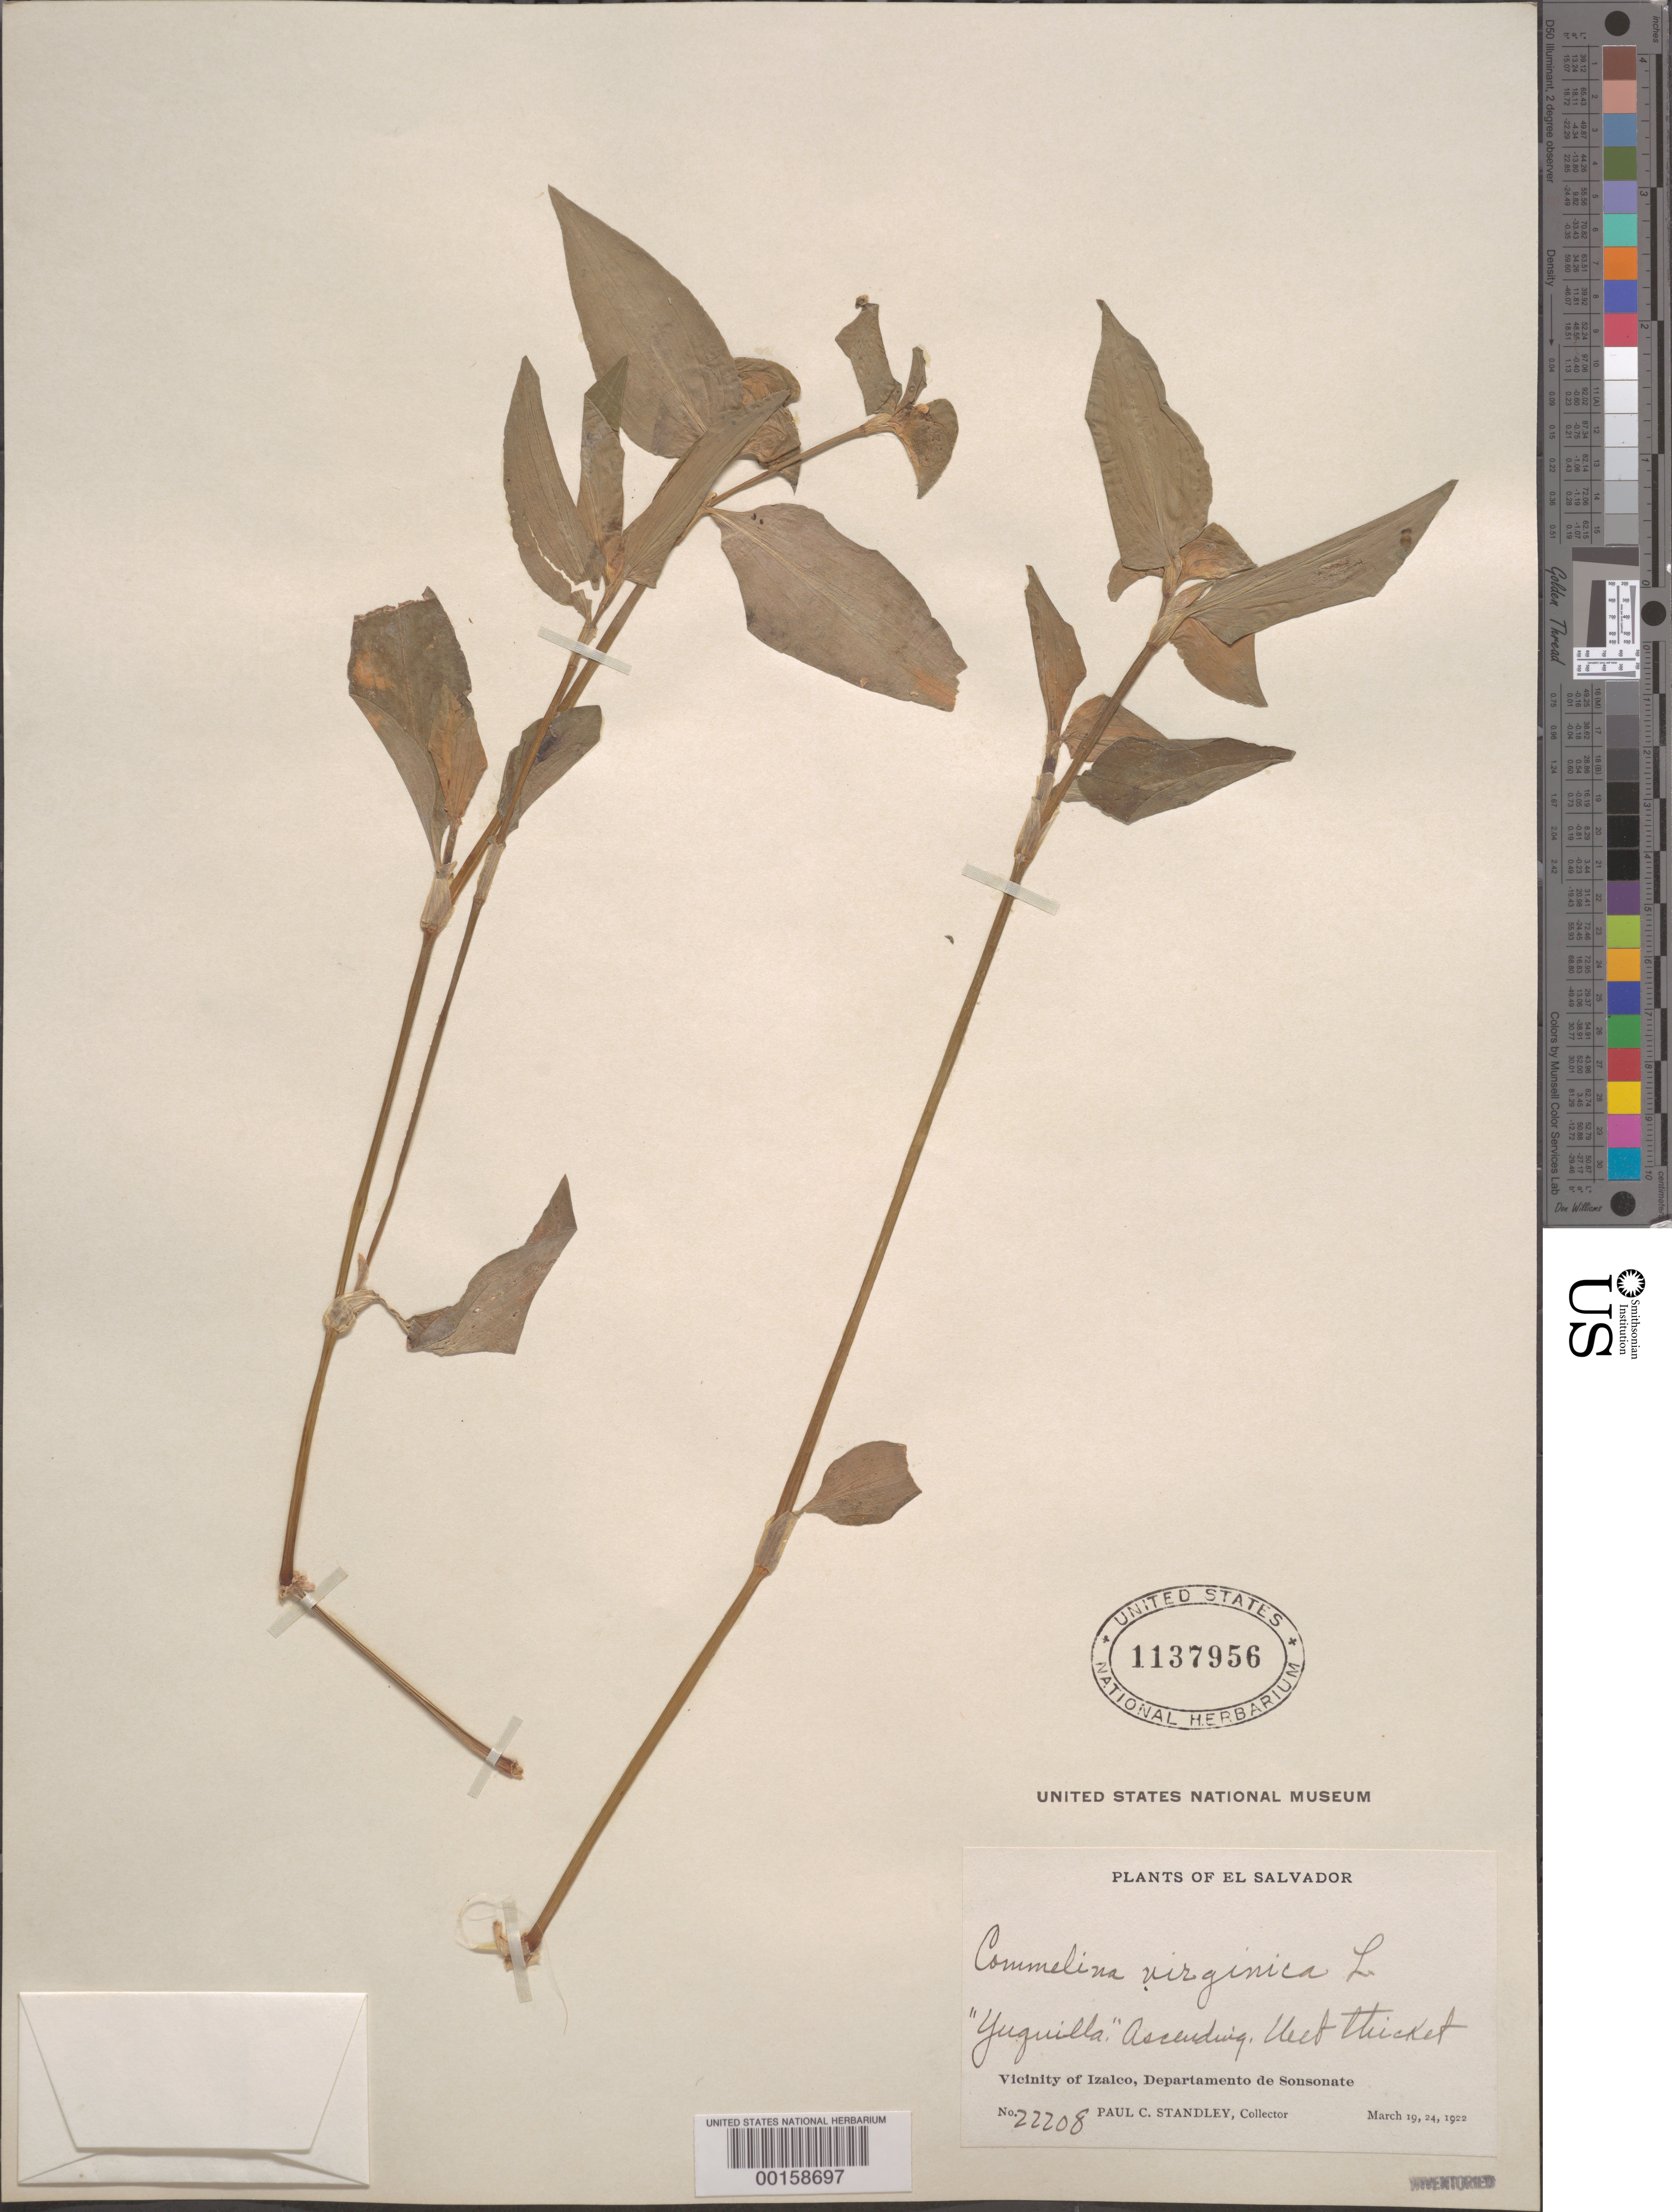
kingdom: Plantae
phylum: Tracheophyta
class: Liliopsida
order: Commelinales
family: Commelinaceae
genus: Commelina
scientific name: Commelina erecta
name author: L.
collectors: P. C. Standley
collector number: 22208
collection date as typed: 19 Mar 1922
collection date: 1922-03-19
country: El Salvador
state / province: Sonsonate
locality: Izalco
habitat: Thicket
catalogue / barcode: US 1137956